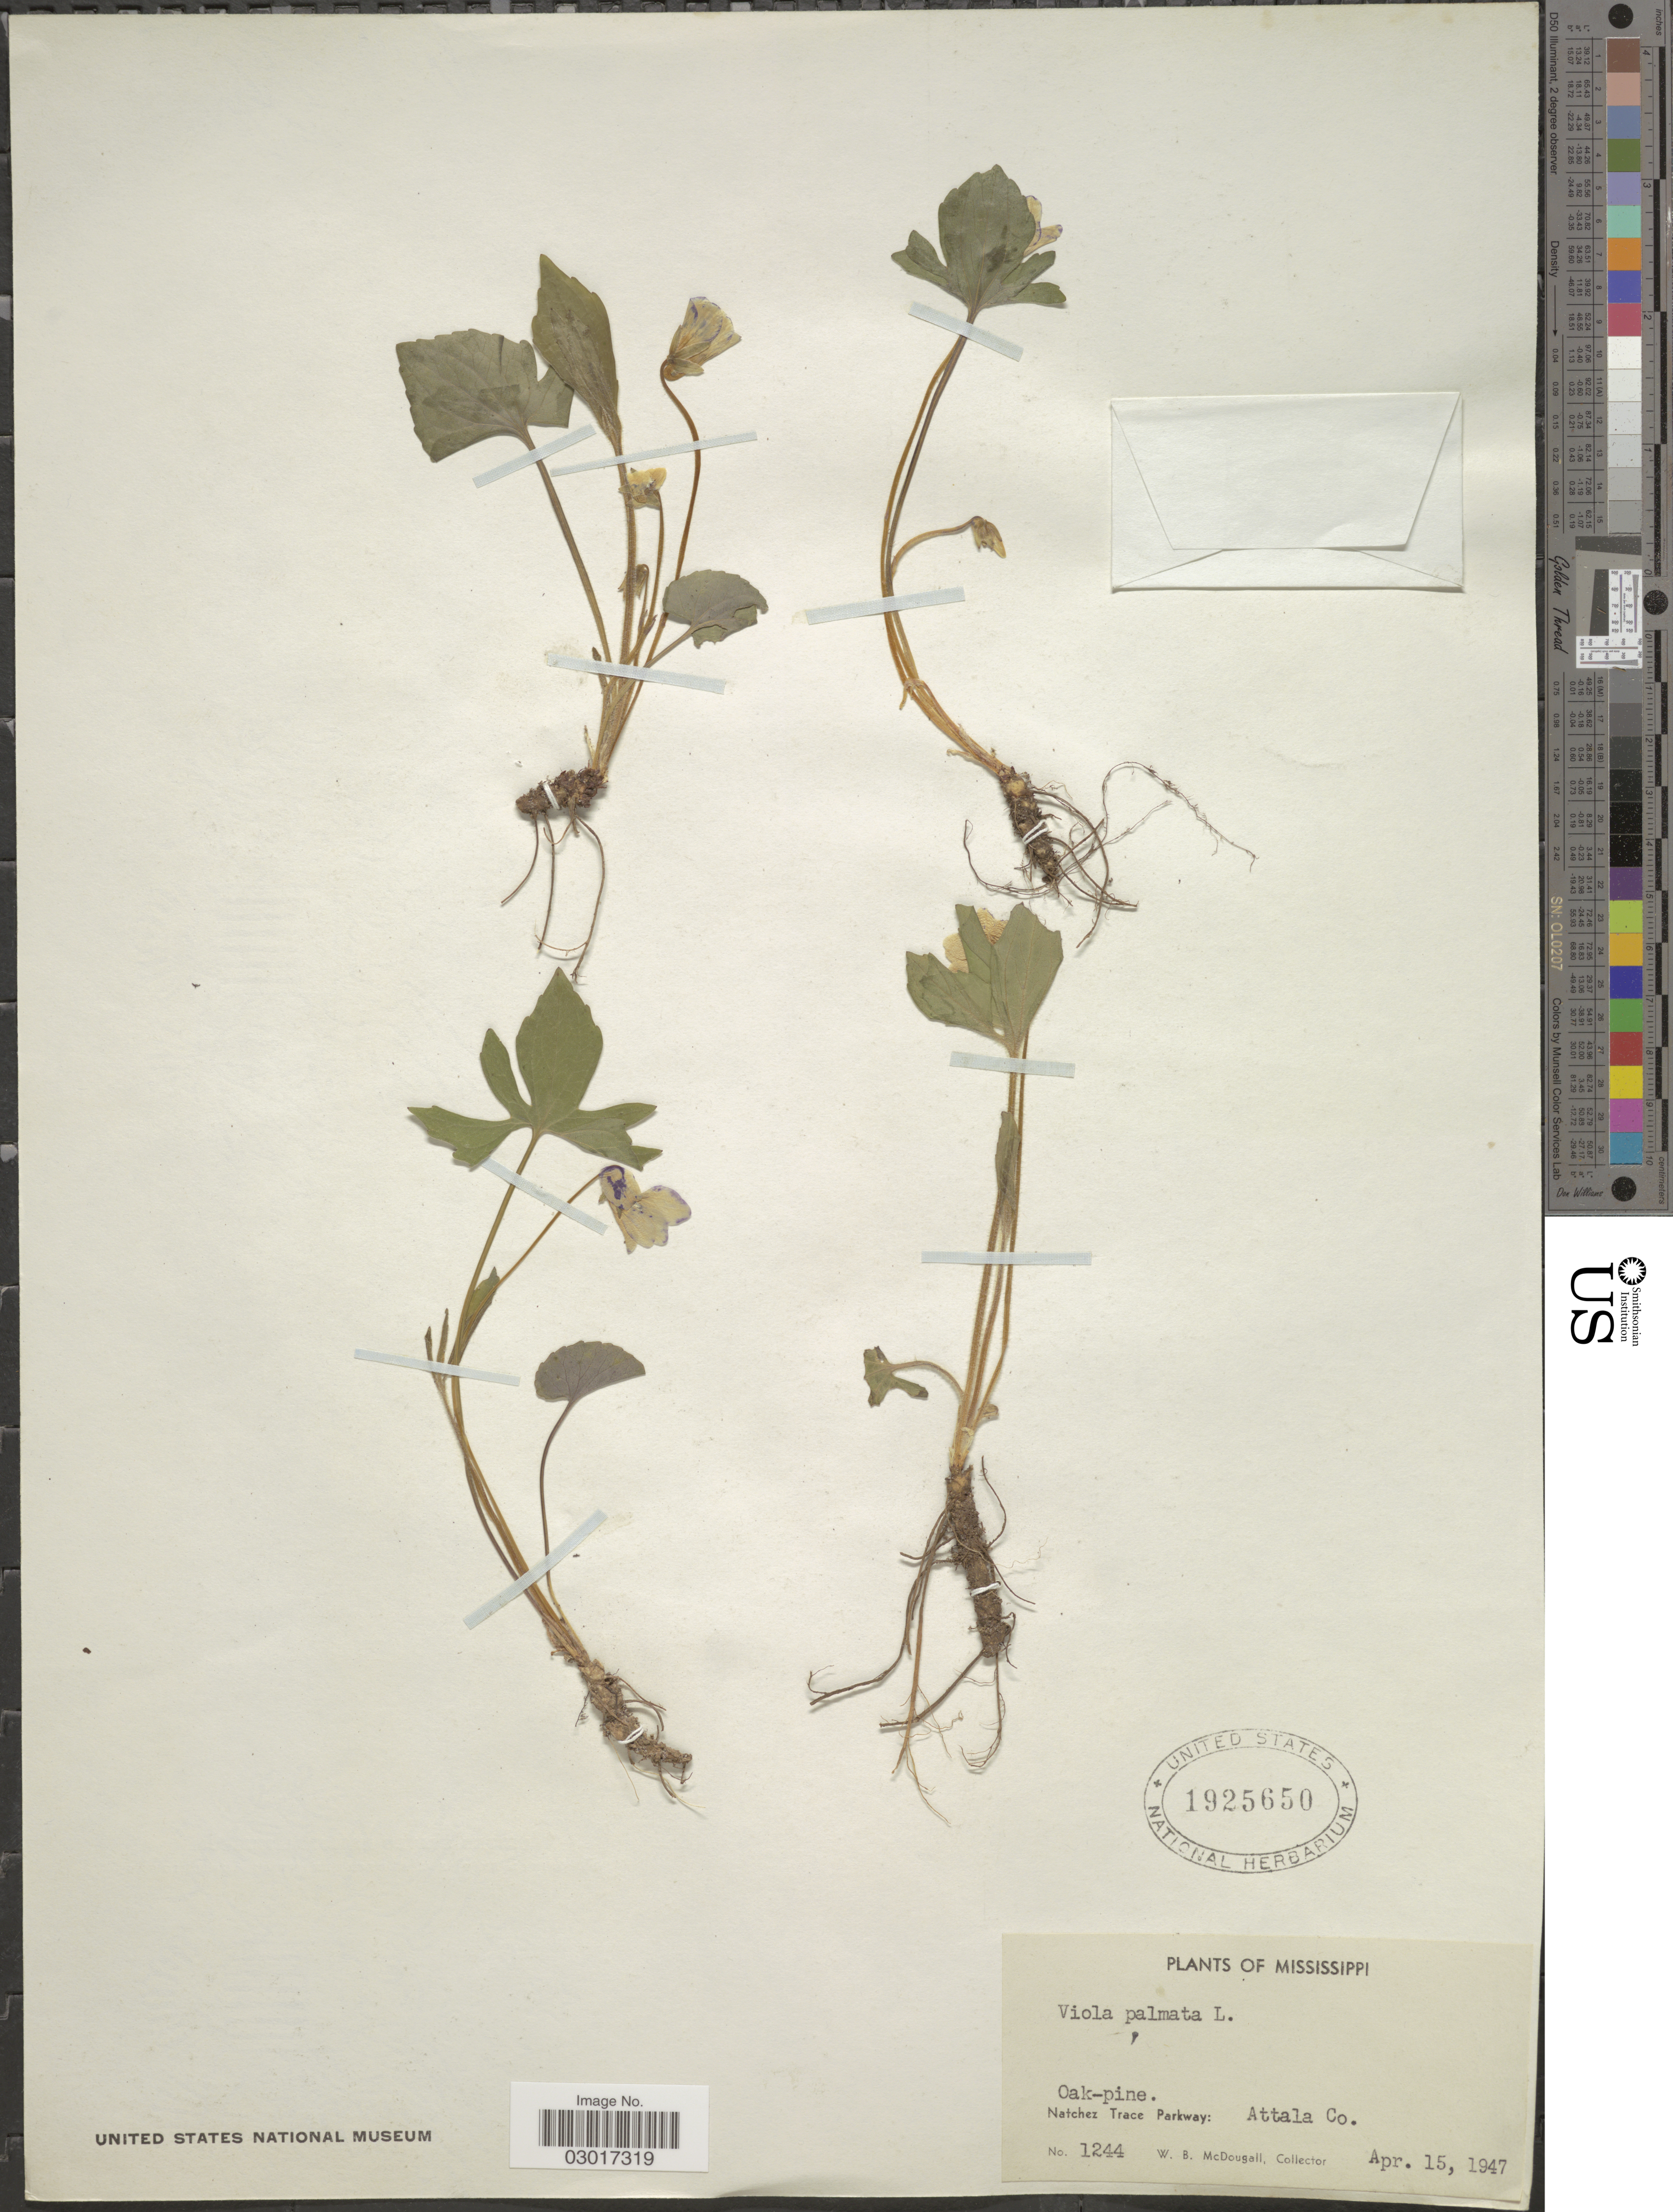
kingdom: Plantae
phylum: Tracheophyta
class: Magnoliopsida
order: Malpighiales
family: Violaceae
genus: Viola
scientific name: Viola triloba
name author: Schwein.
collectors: W. B. McDougall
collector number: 1244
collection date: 1947-04-15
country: United States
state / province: Mississippi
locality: Natchez Trace Parkway: Attala Co.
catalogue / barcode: US 1925650